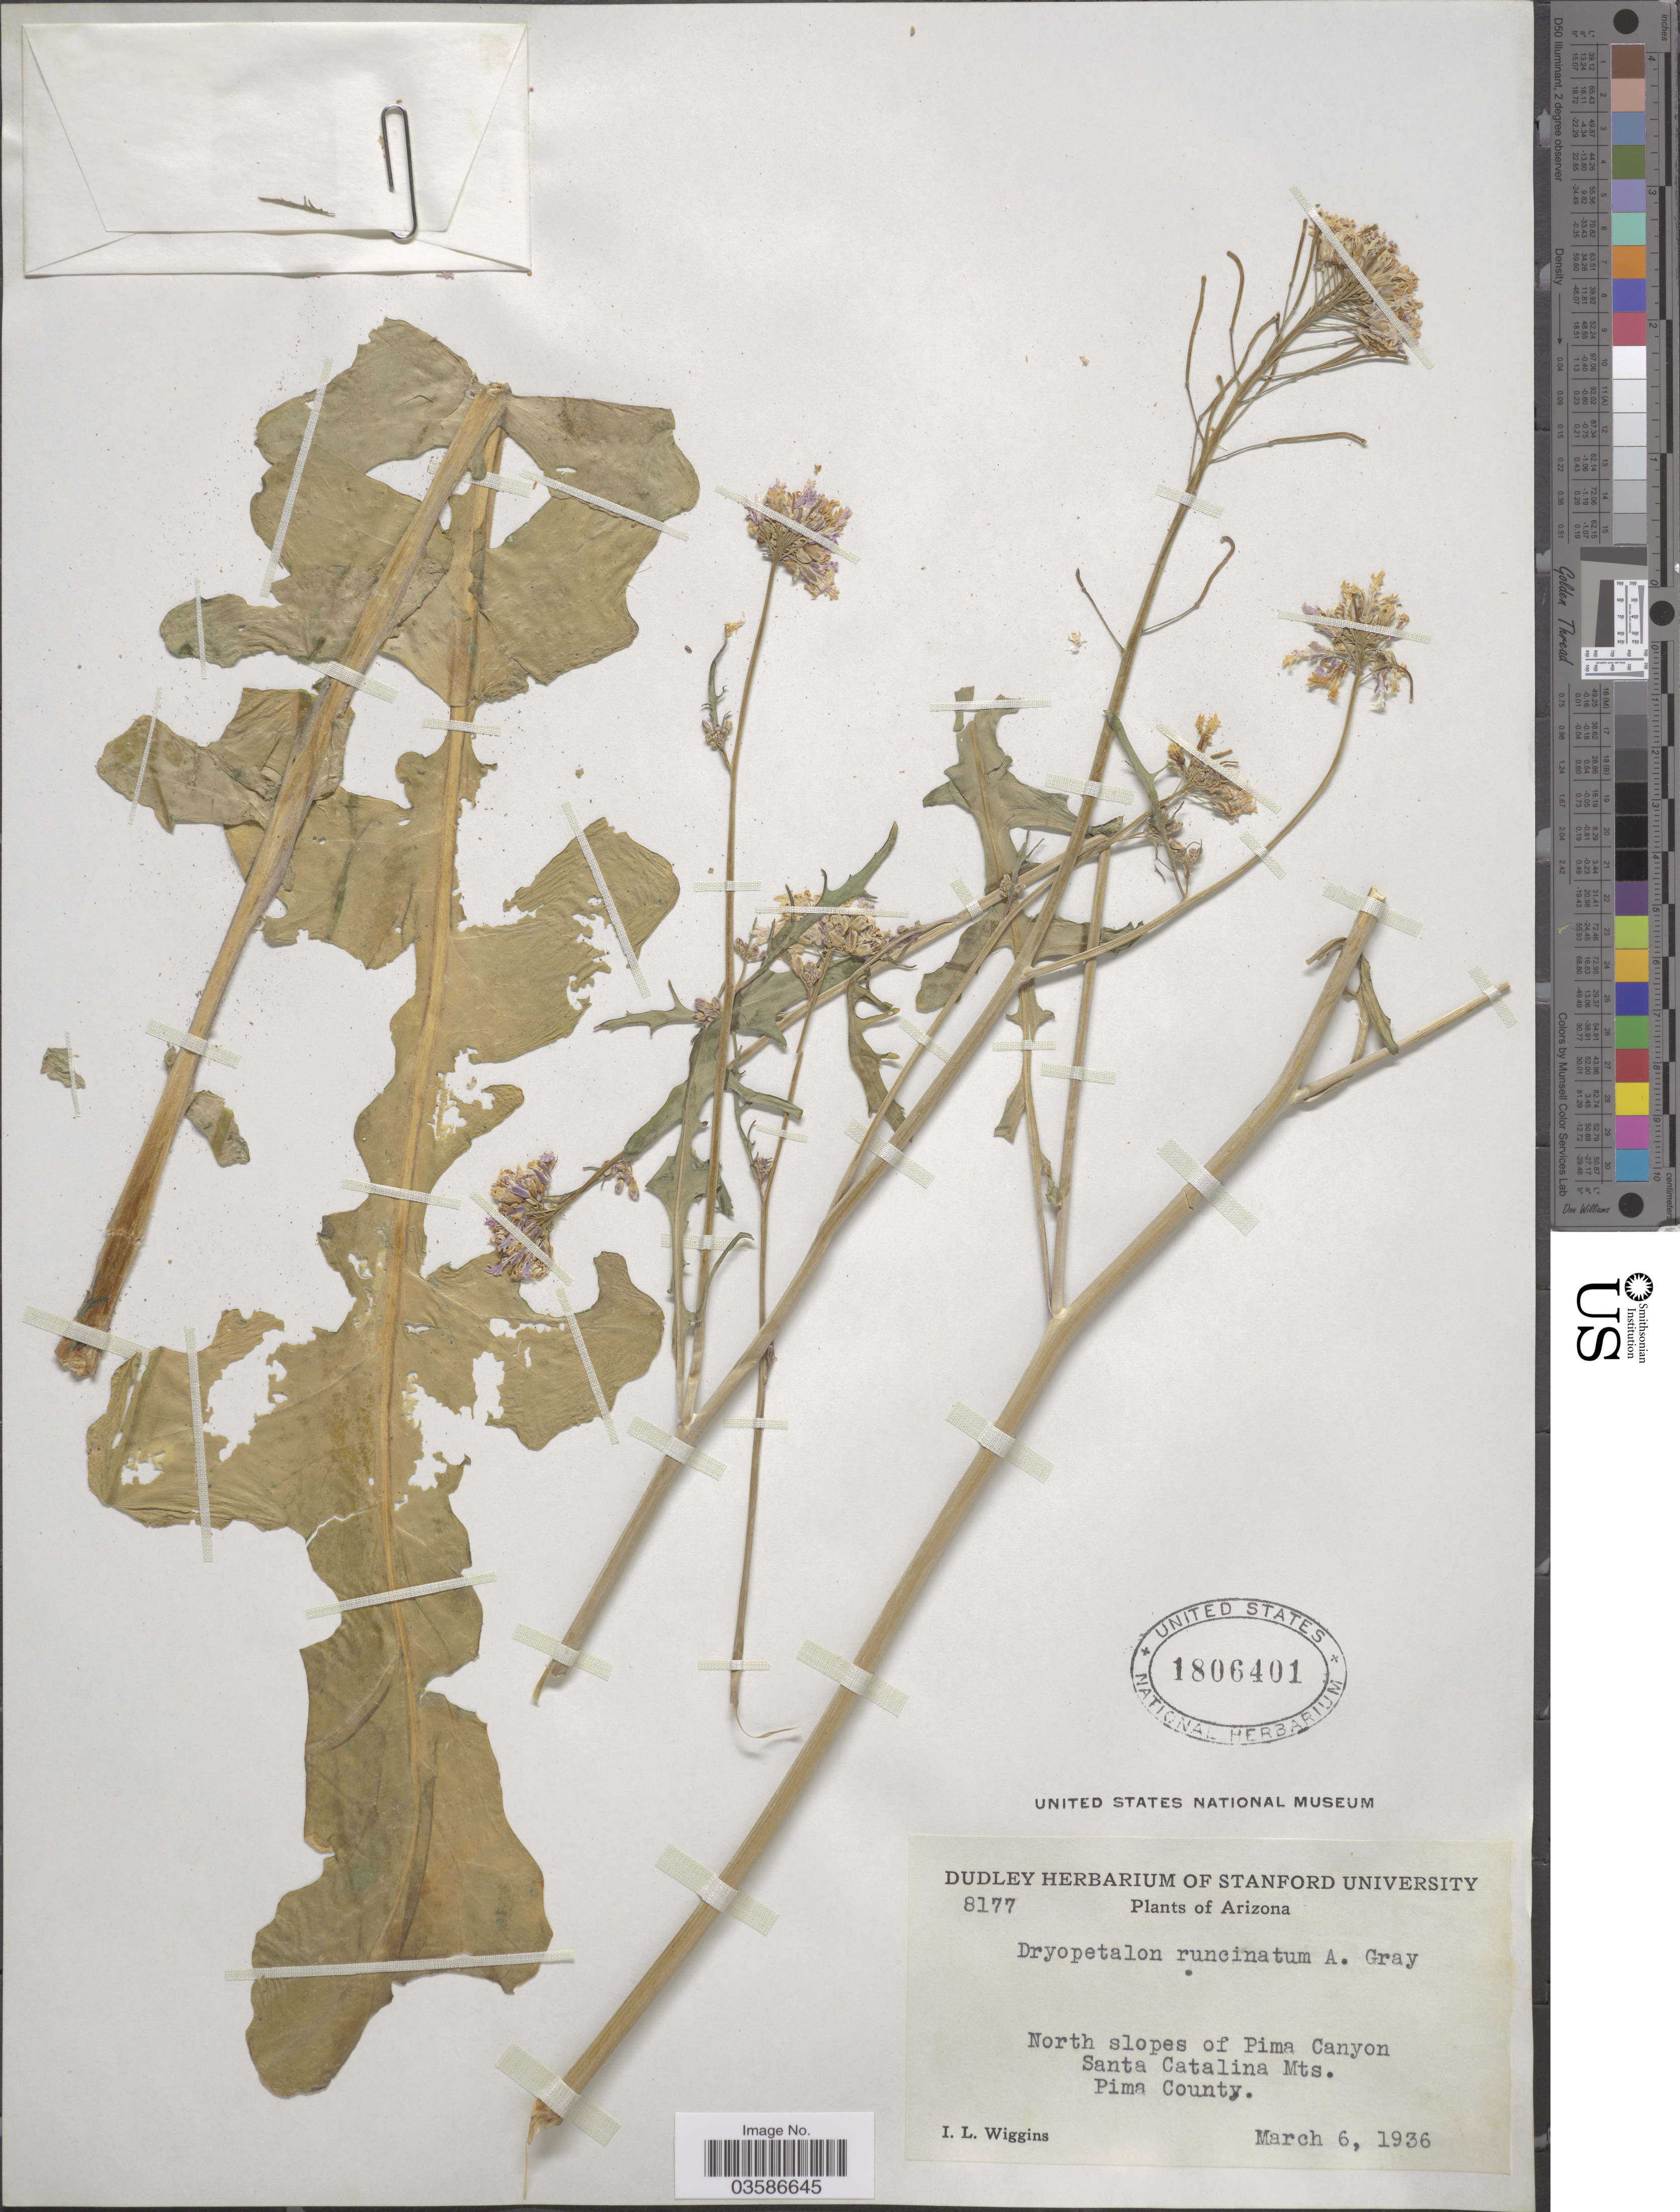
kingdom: Plantae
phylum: Tracheophyta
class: Magnoliopsida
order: Brassicales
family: Brassicaceae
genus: Dryopetalon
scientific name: Dryopetalon runcinatum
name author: A. Gray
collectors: I. L. Wiggins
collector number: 8177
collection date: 1936-03-06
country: United States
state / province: Arizona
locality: North slopes of Pima Canyon. Santa Catalina Mts. Pima County.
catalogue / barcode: US 1806401